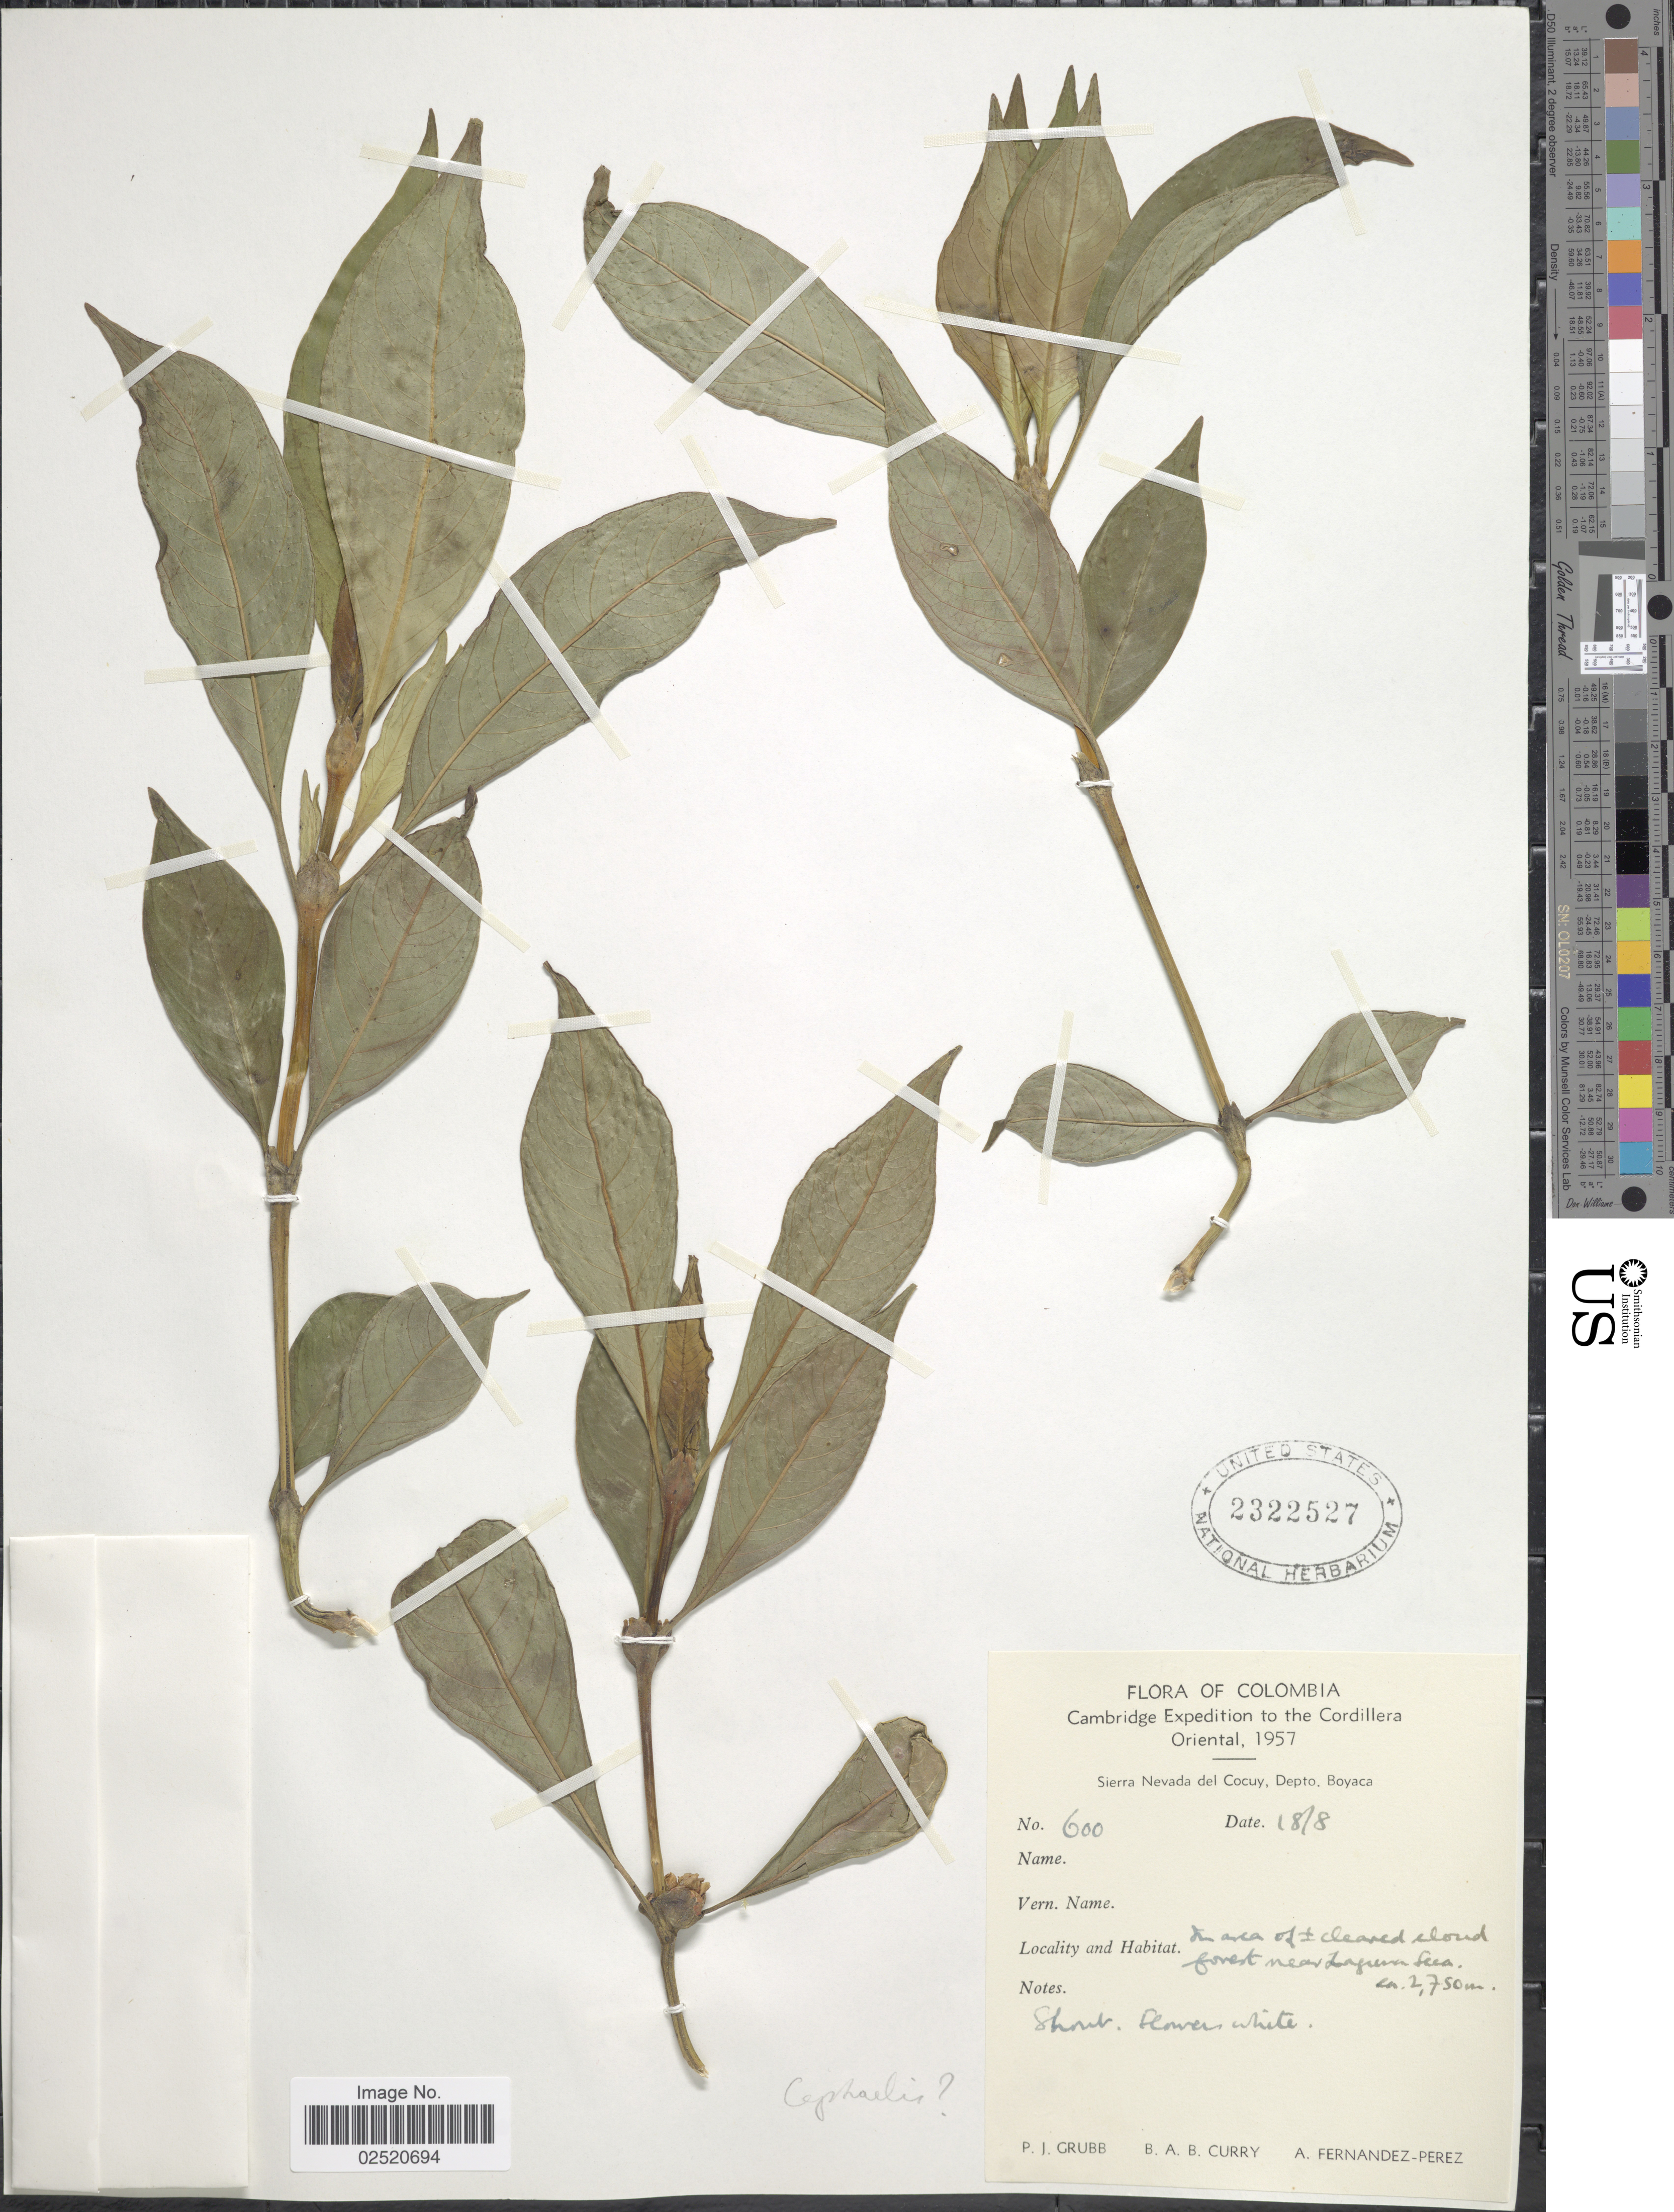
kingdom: Plantae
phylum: Tracheophyta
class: Magnoliopsida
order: Gentianales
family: Rubiaceae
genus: Psychotria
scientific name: Psychotria sp.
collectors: P. J. Grubb, B. A. B. Curry & A. Fernández-Pérez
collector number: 600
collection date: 1957-08-18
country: Colombia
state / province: Boyacá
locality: Cordillera Oriental. Sierra Nevada del Cocuy. In area of cleared cloud forest near Laguna Seca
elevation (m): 2750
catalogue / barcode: US 2322527